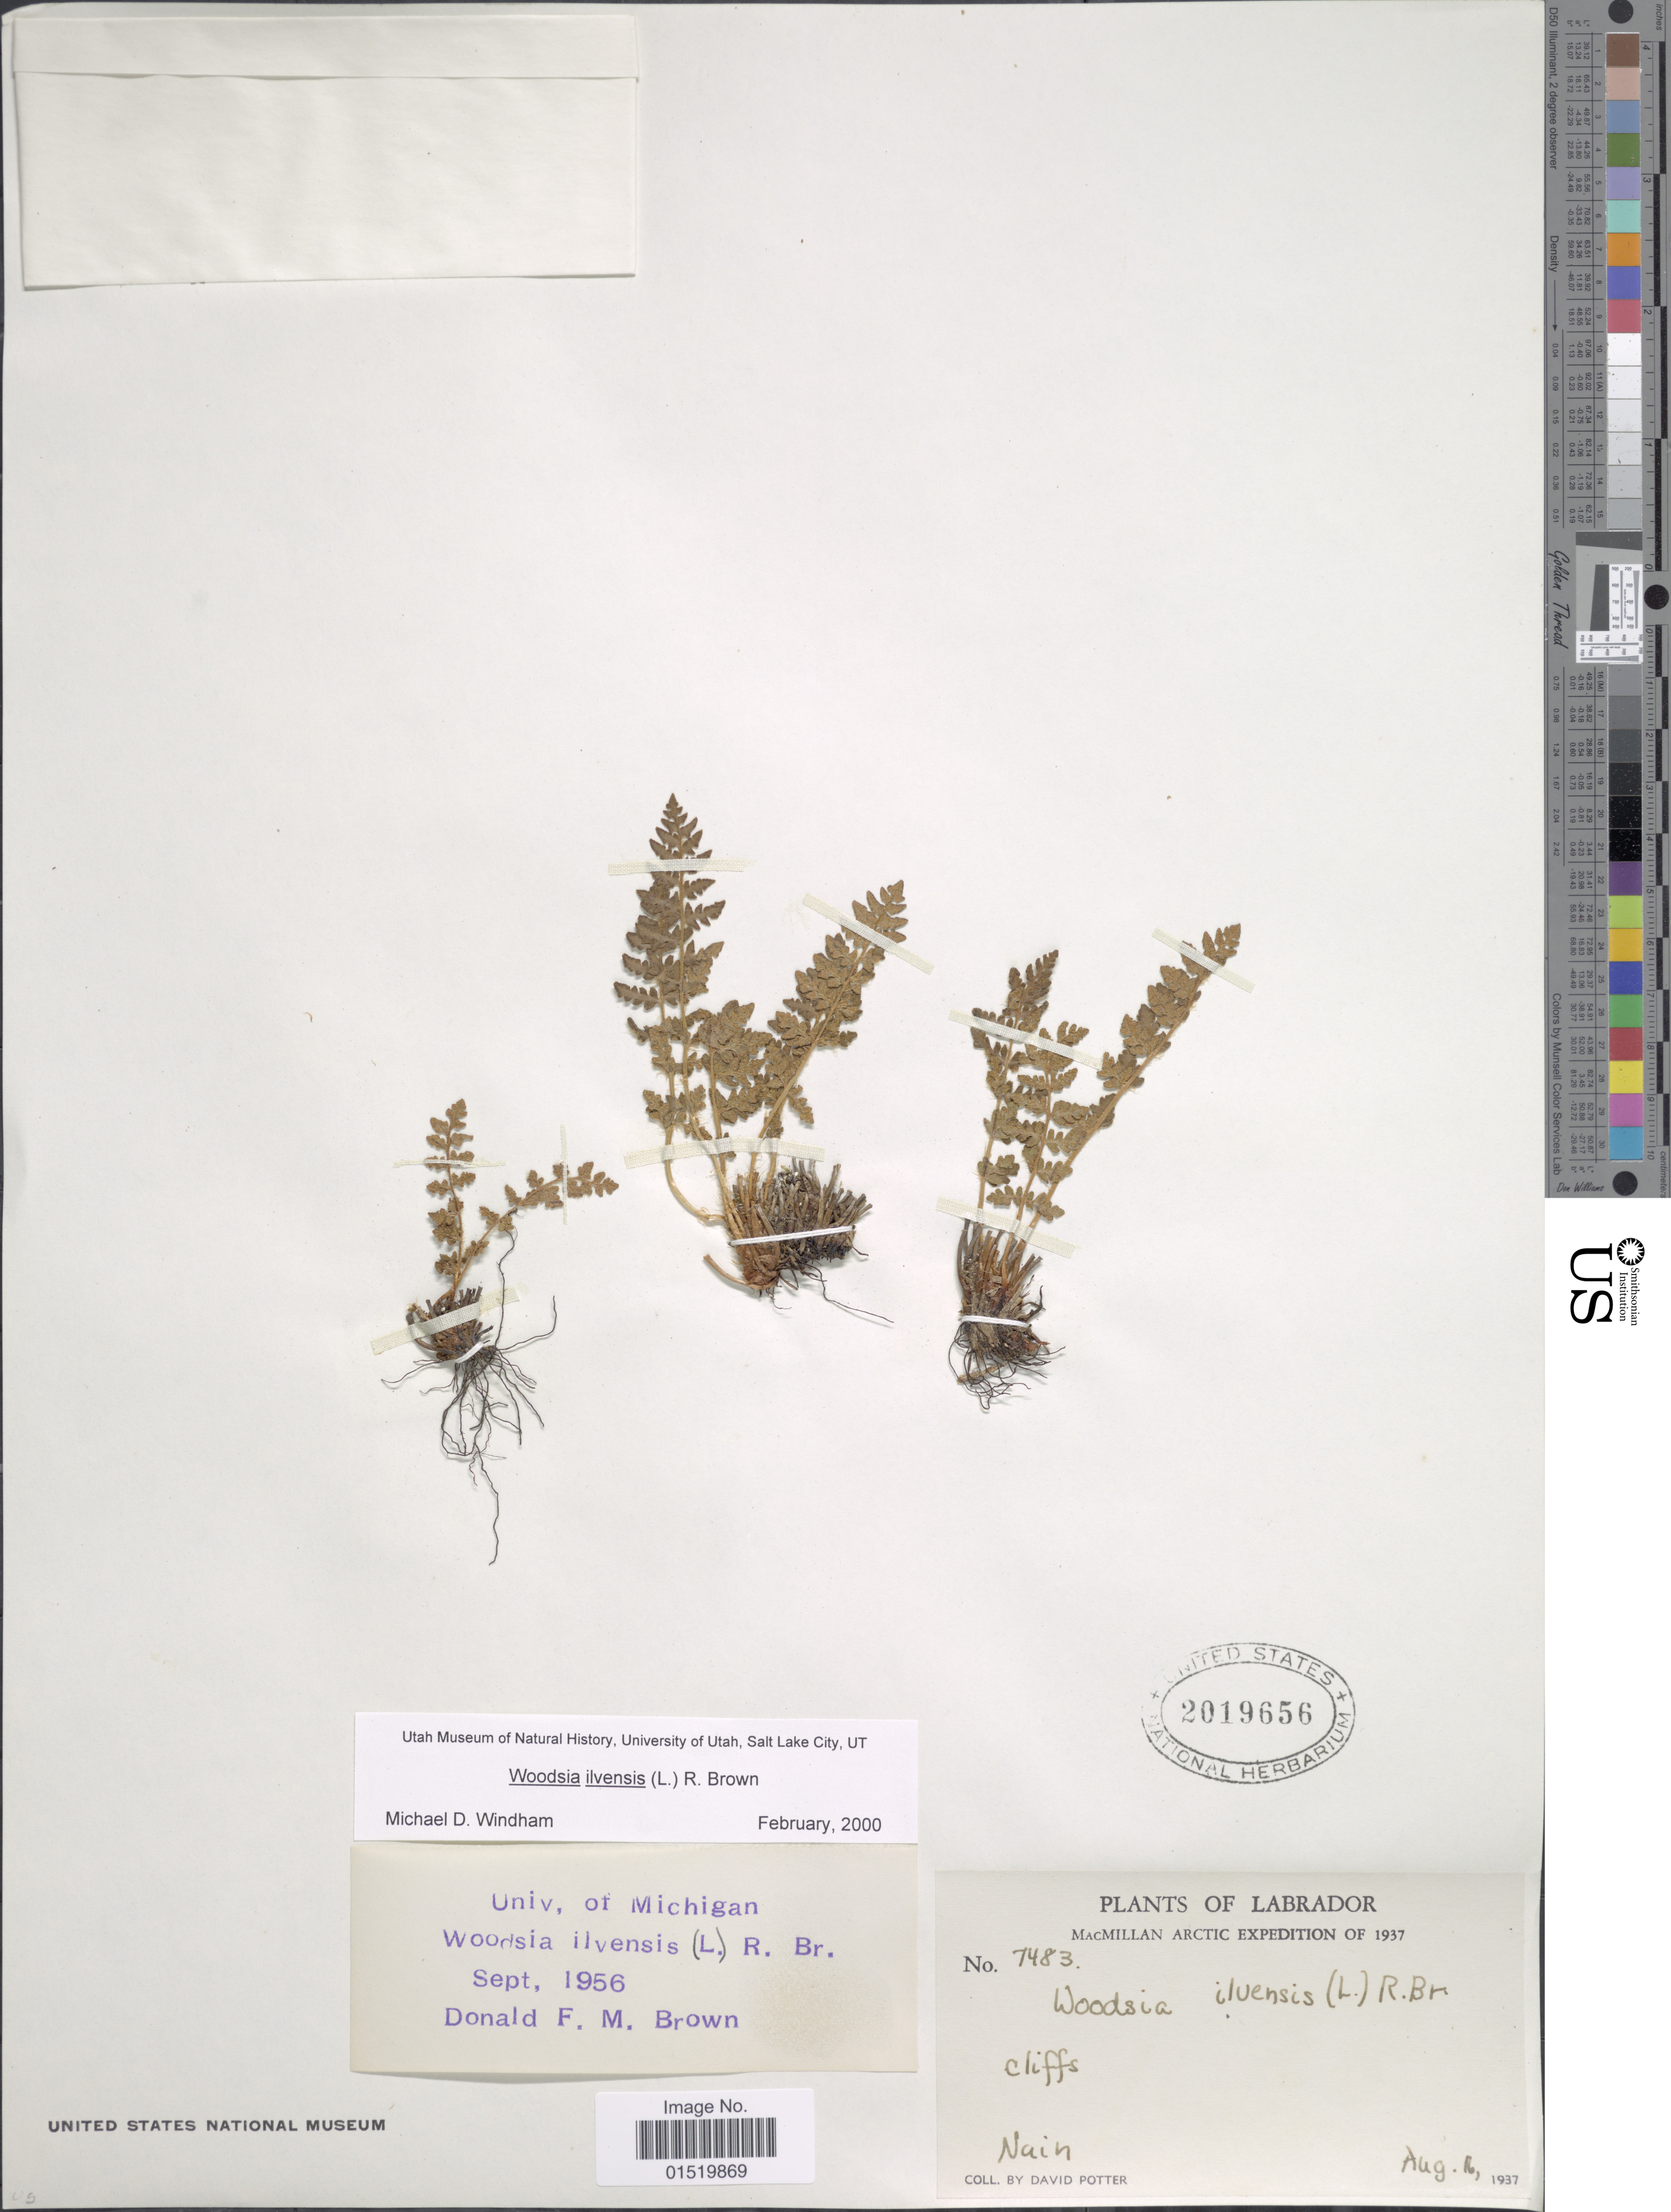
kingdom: Plantae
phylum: Tracheophyta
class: Polypodiopsida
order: Polypodiales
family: Woodsiaceae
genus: Woodsia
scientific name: Woodsia ilvensis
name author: (L.) R. Br.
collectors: D. Potter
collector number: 7483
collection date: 1937-08-16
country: Canada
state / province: Newfoundland and Labrador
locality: Labrador, Nain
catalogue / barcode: US 2019656